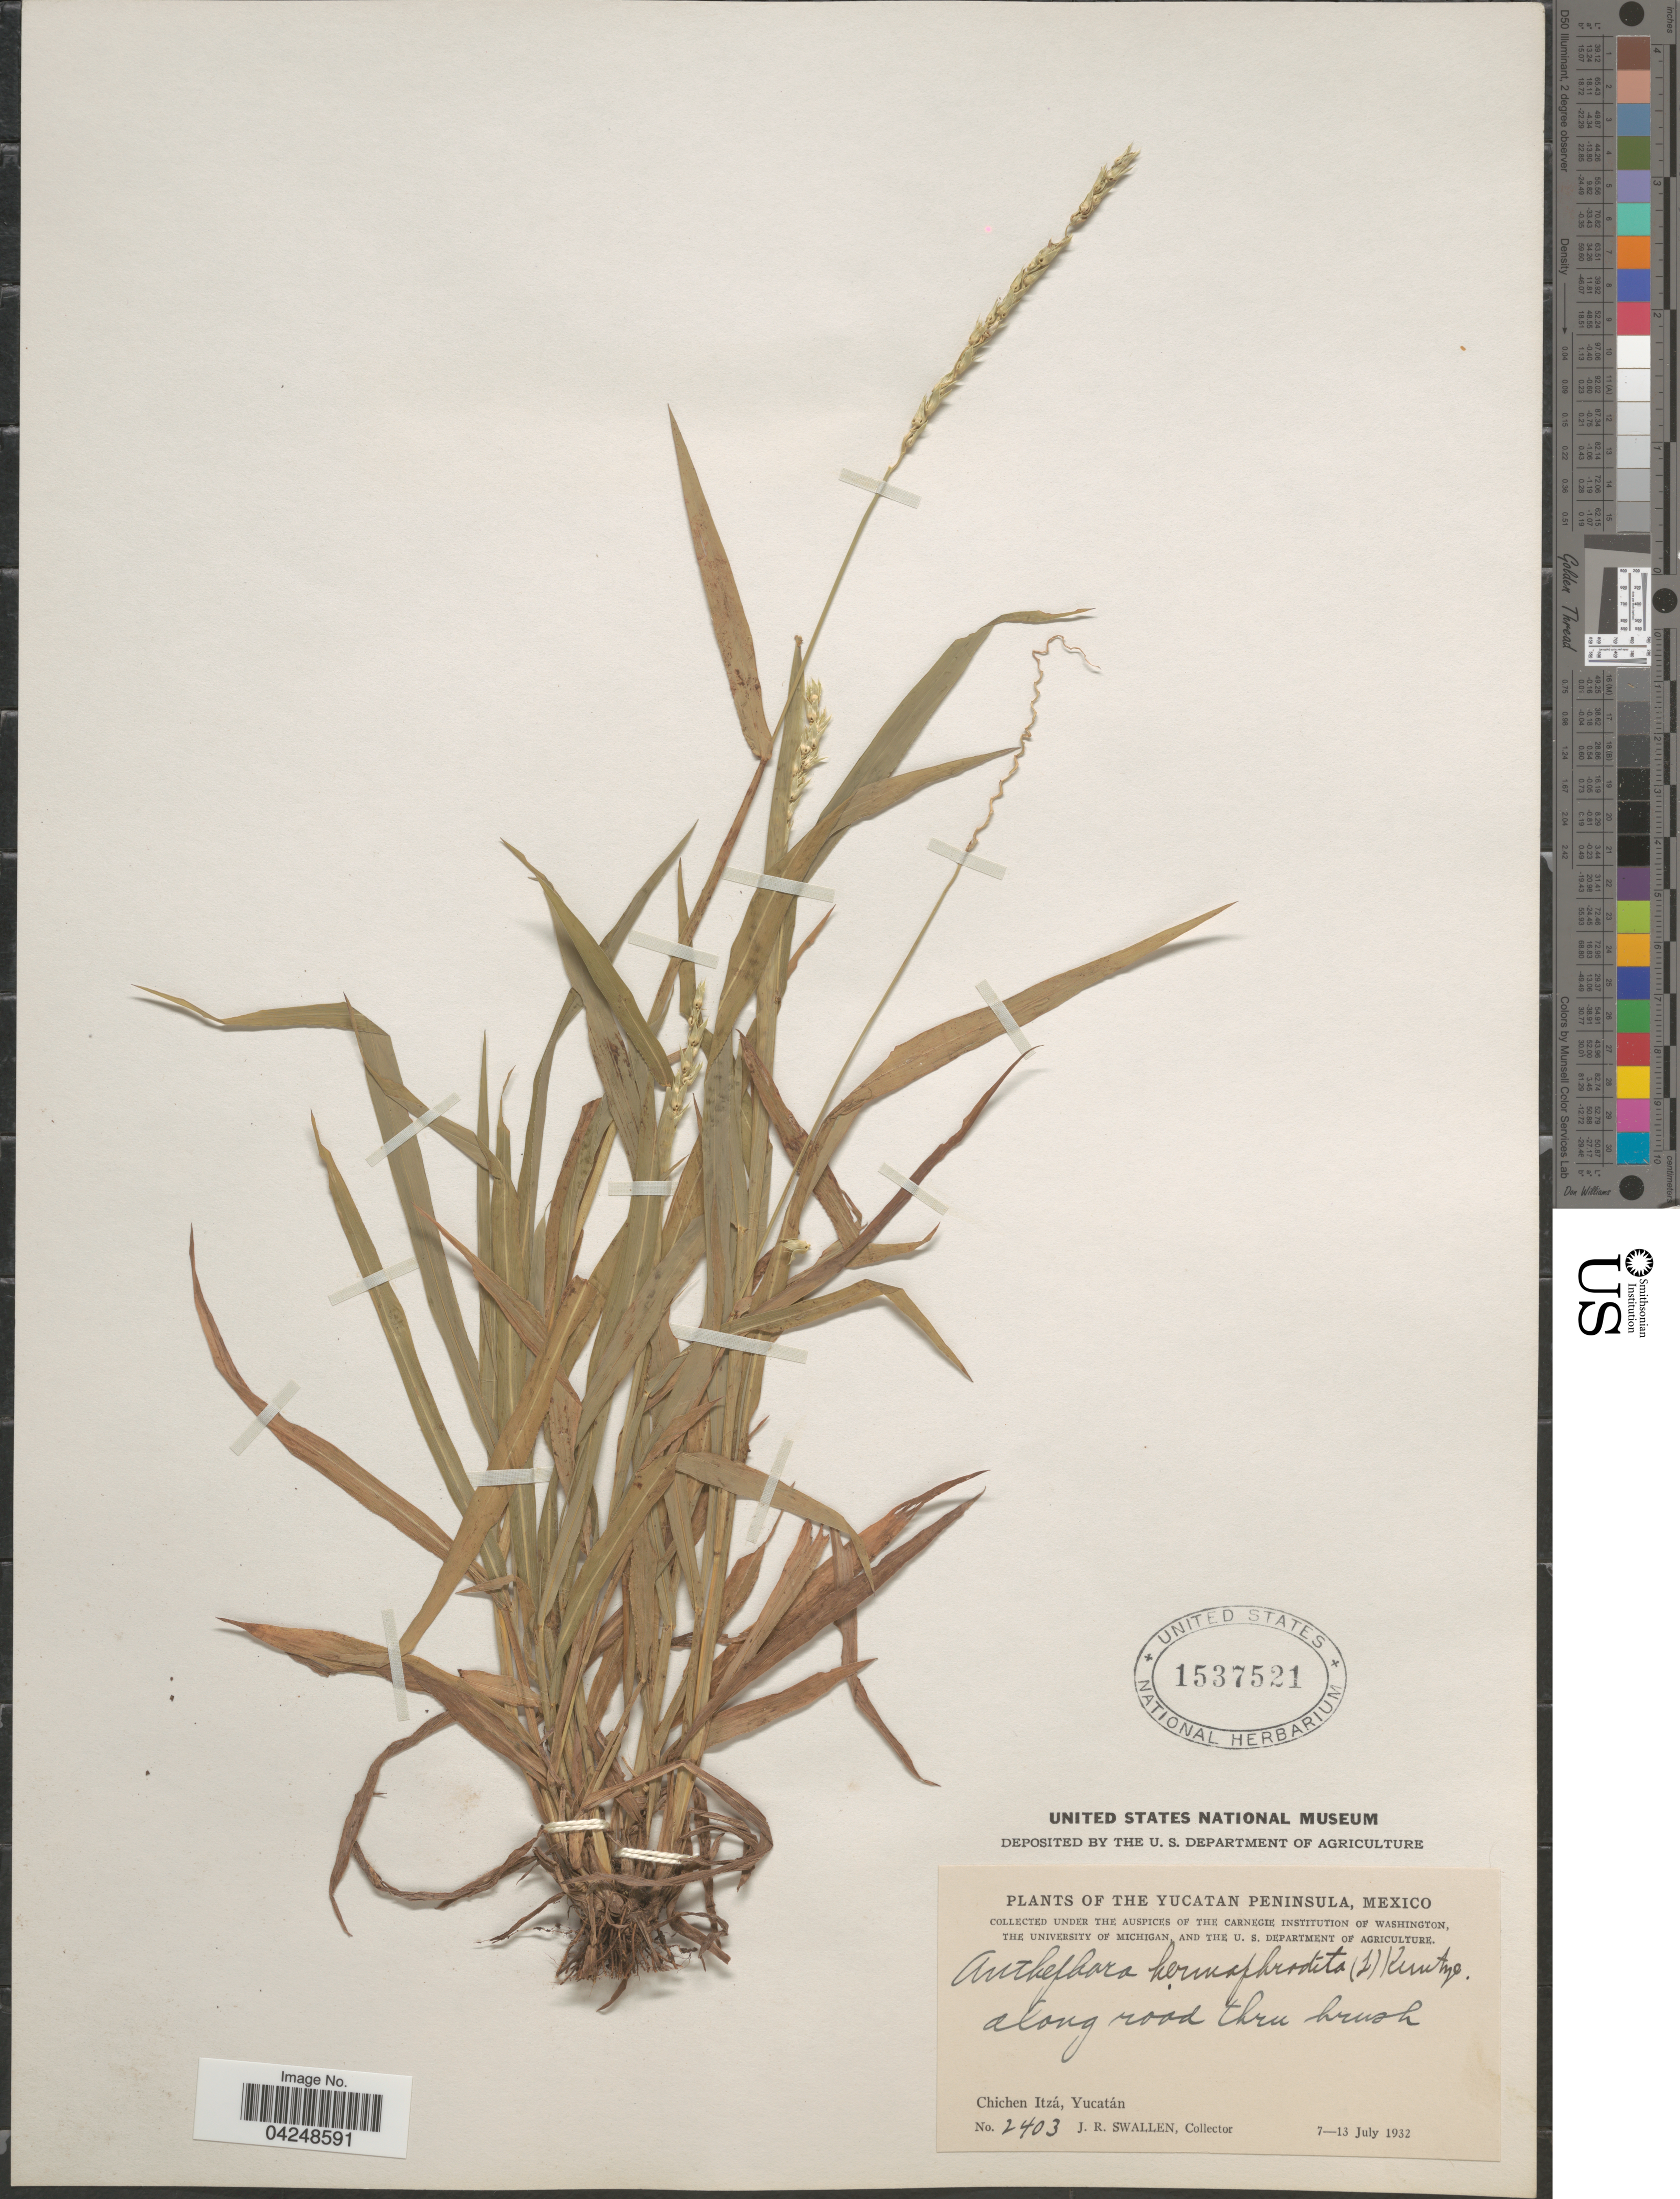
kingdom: Plantae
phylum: Tracheophyta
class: Liliopsida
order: Poales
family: Poaceae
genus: Anthephora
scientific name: Anthephora hermaphrodita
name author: (L.) Kuntze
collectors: J. R. Swallen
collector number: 2403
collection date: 1932-07-07/1932-07-13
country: Mexico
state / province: Yucatán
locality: The Yucatan Peninsula. Along road thru brush. Chichen Itzá.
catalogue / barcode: US 1537521